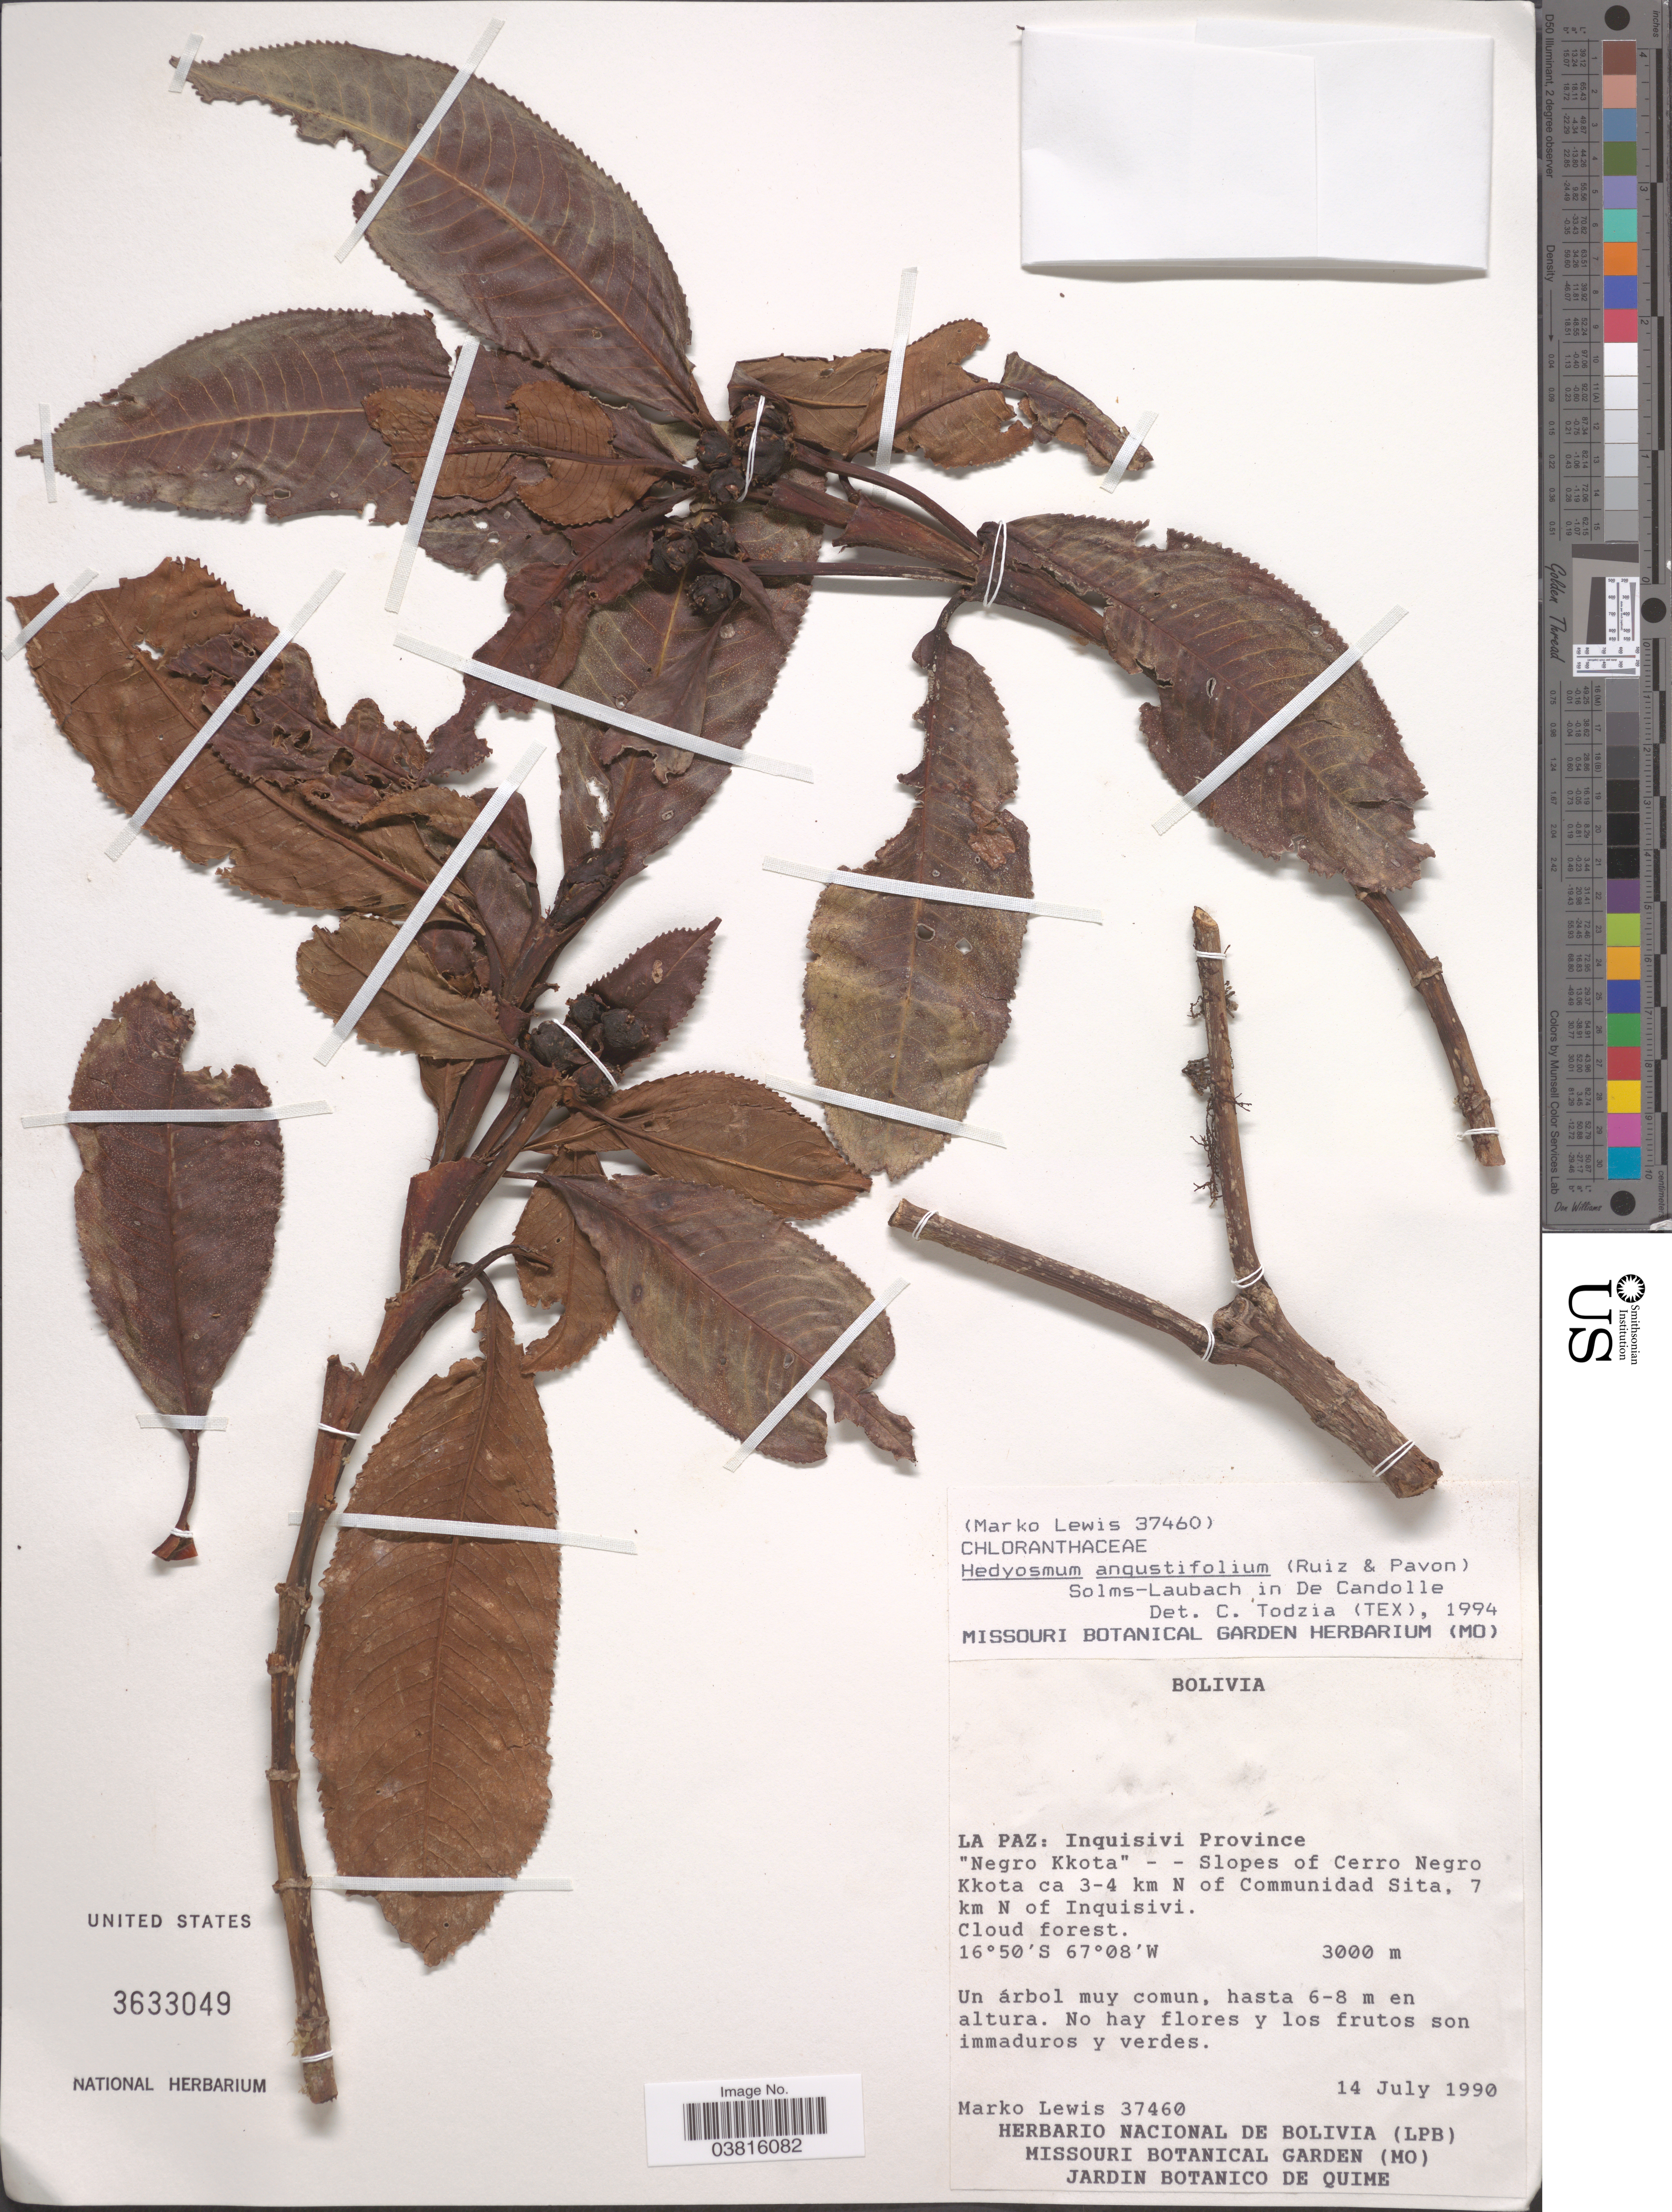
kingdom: Plantae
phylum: Tracheophyta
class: Magnoliopsida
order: Chloranthales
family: Chloranthaceae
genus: Hedyosmum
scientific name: Hedyosmum angustifolium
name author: Solms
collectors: M. A. Lewis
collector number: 37460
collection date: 1990-07-14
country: Bolivia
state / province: La Paz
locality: Inquisivi Province. "Negro Kkota" - - Slopes of Cerro Negro Kkota ca 3-4 km N of Communidad Sita, 7 km N of Inquisivi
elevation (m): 3000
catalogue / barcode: US 3633049